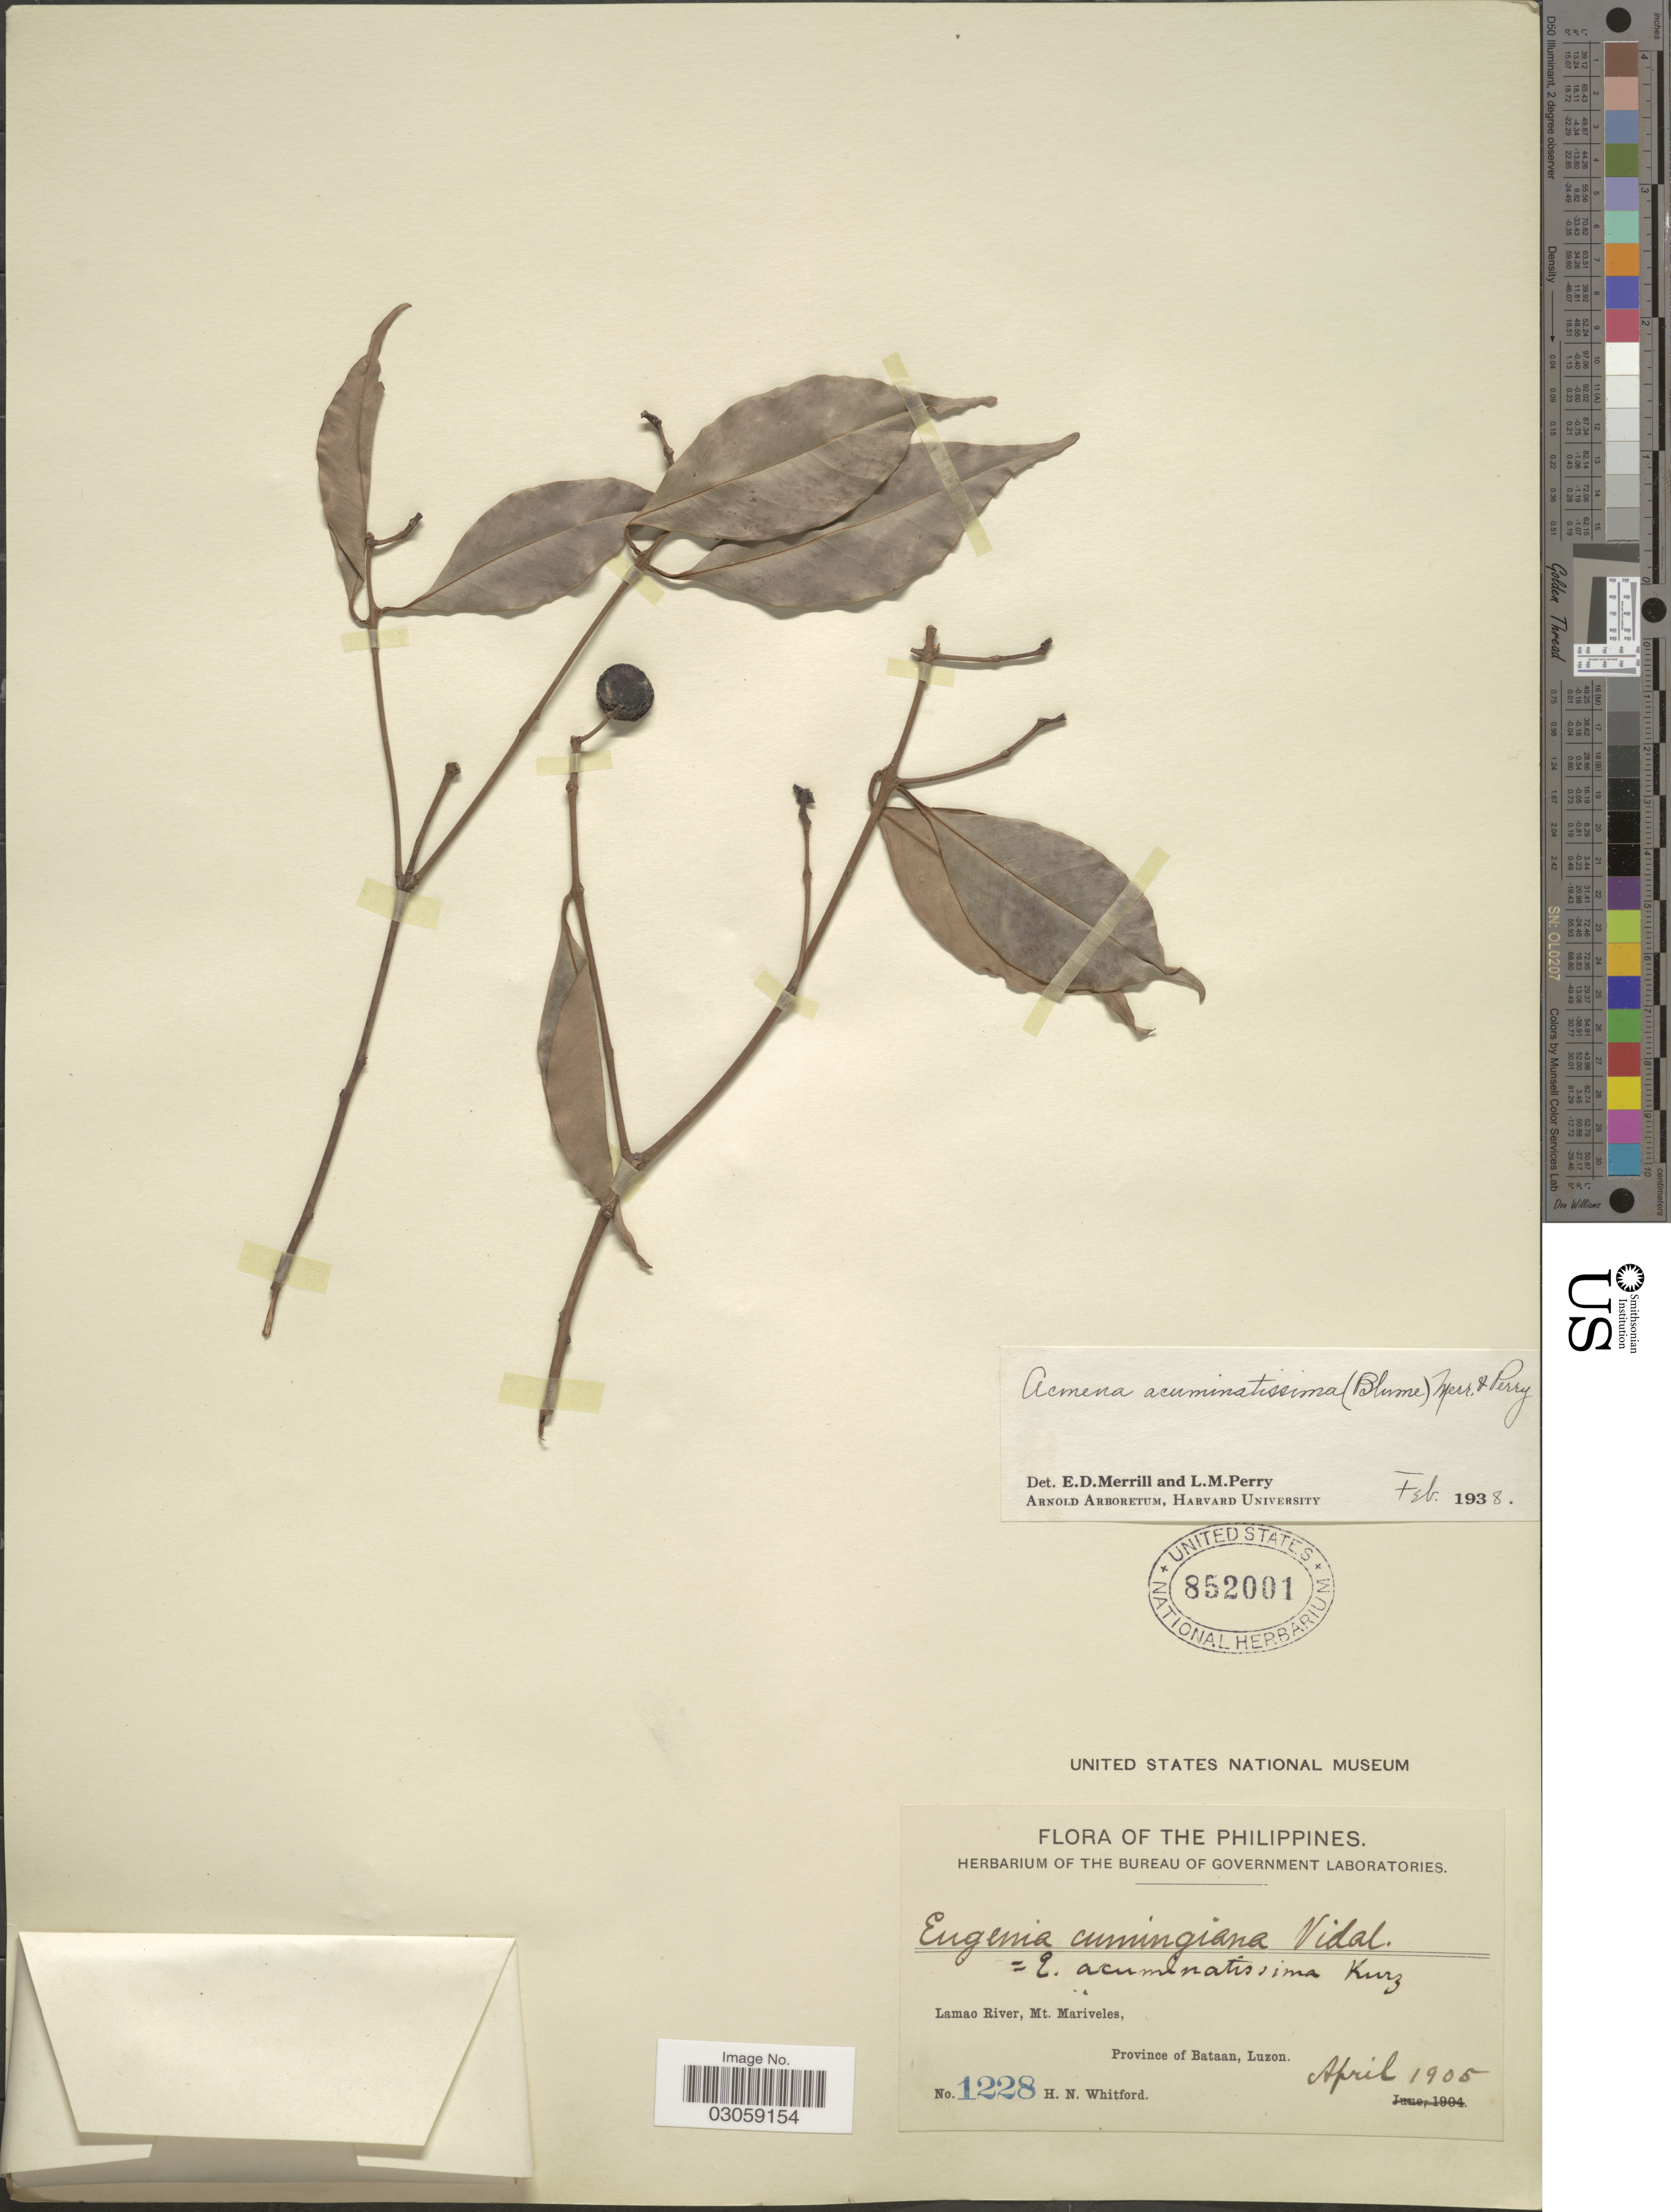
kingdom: Plantae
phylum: Tracheophyta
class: Magnoliopsida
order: Myrtales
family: Myrtaceae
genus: Syzygium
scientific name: Syzygium acuminatissimum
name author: (Blume) DC.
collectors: H. N. Whitford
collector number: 1228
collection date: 1905-04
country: Philippines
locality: Lamao River, Mt. Mariveles, Province of Bataan, Luzon.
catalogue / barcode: US 852001